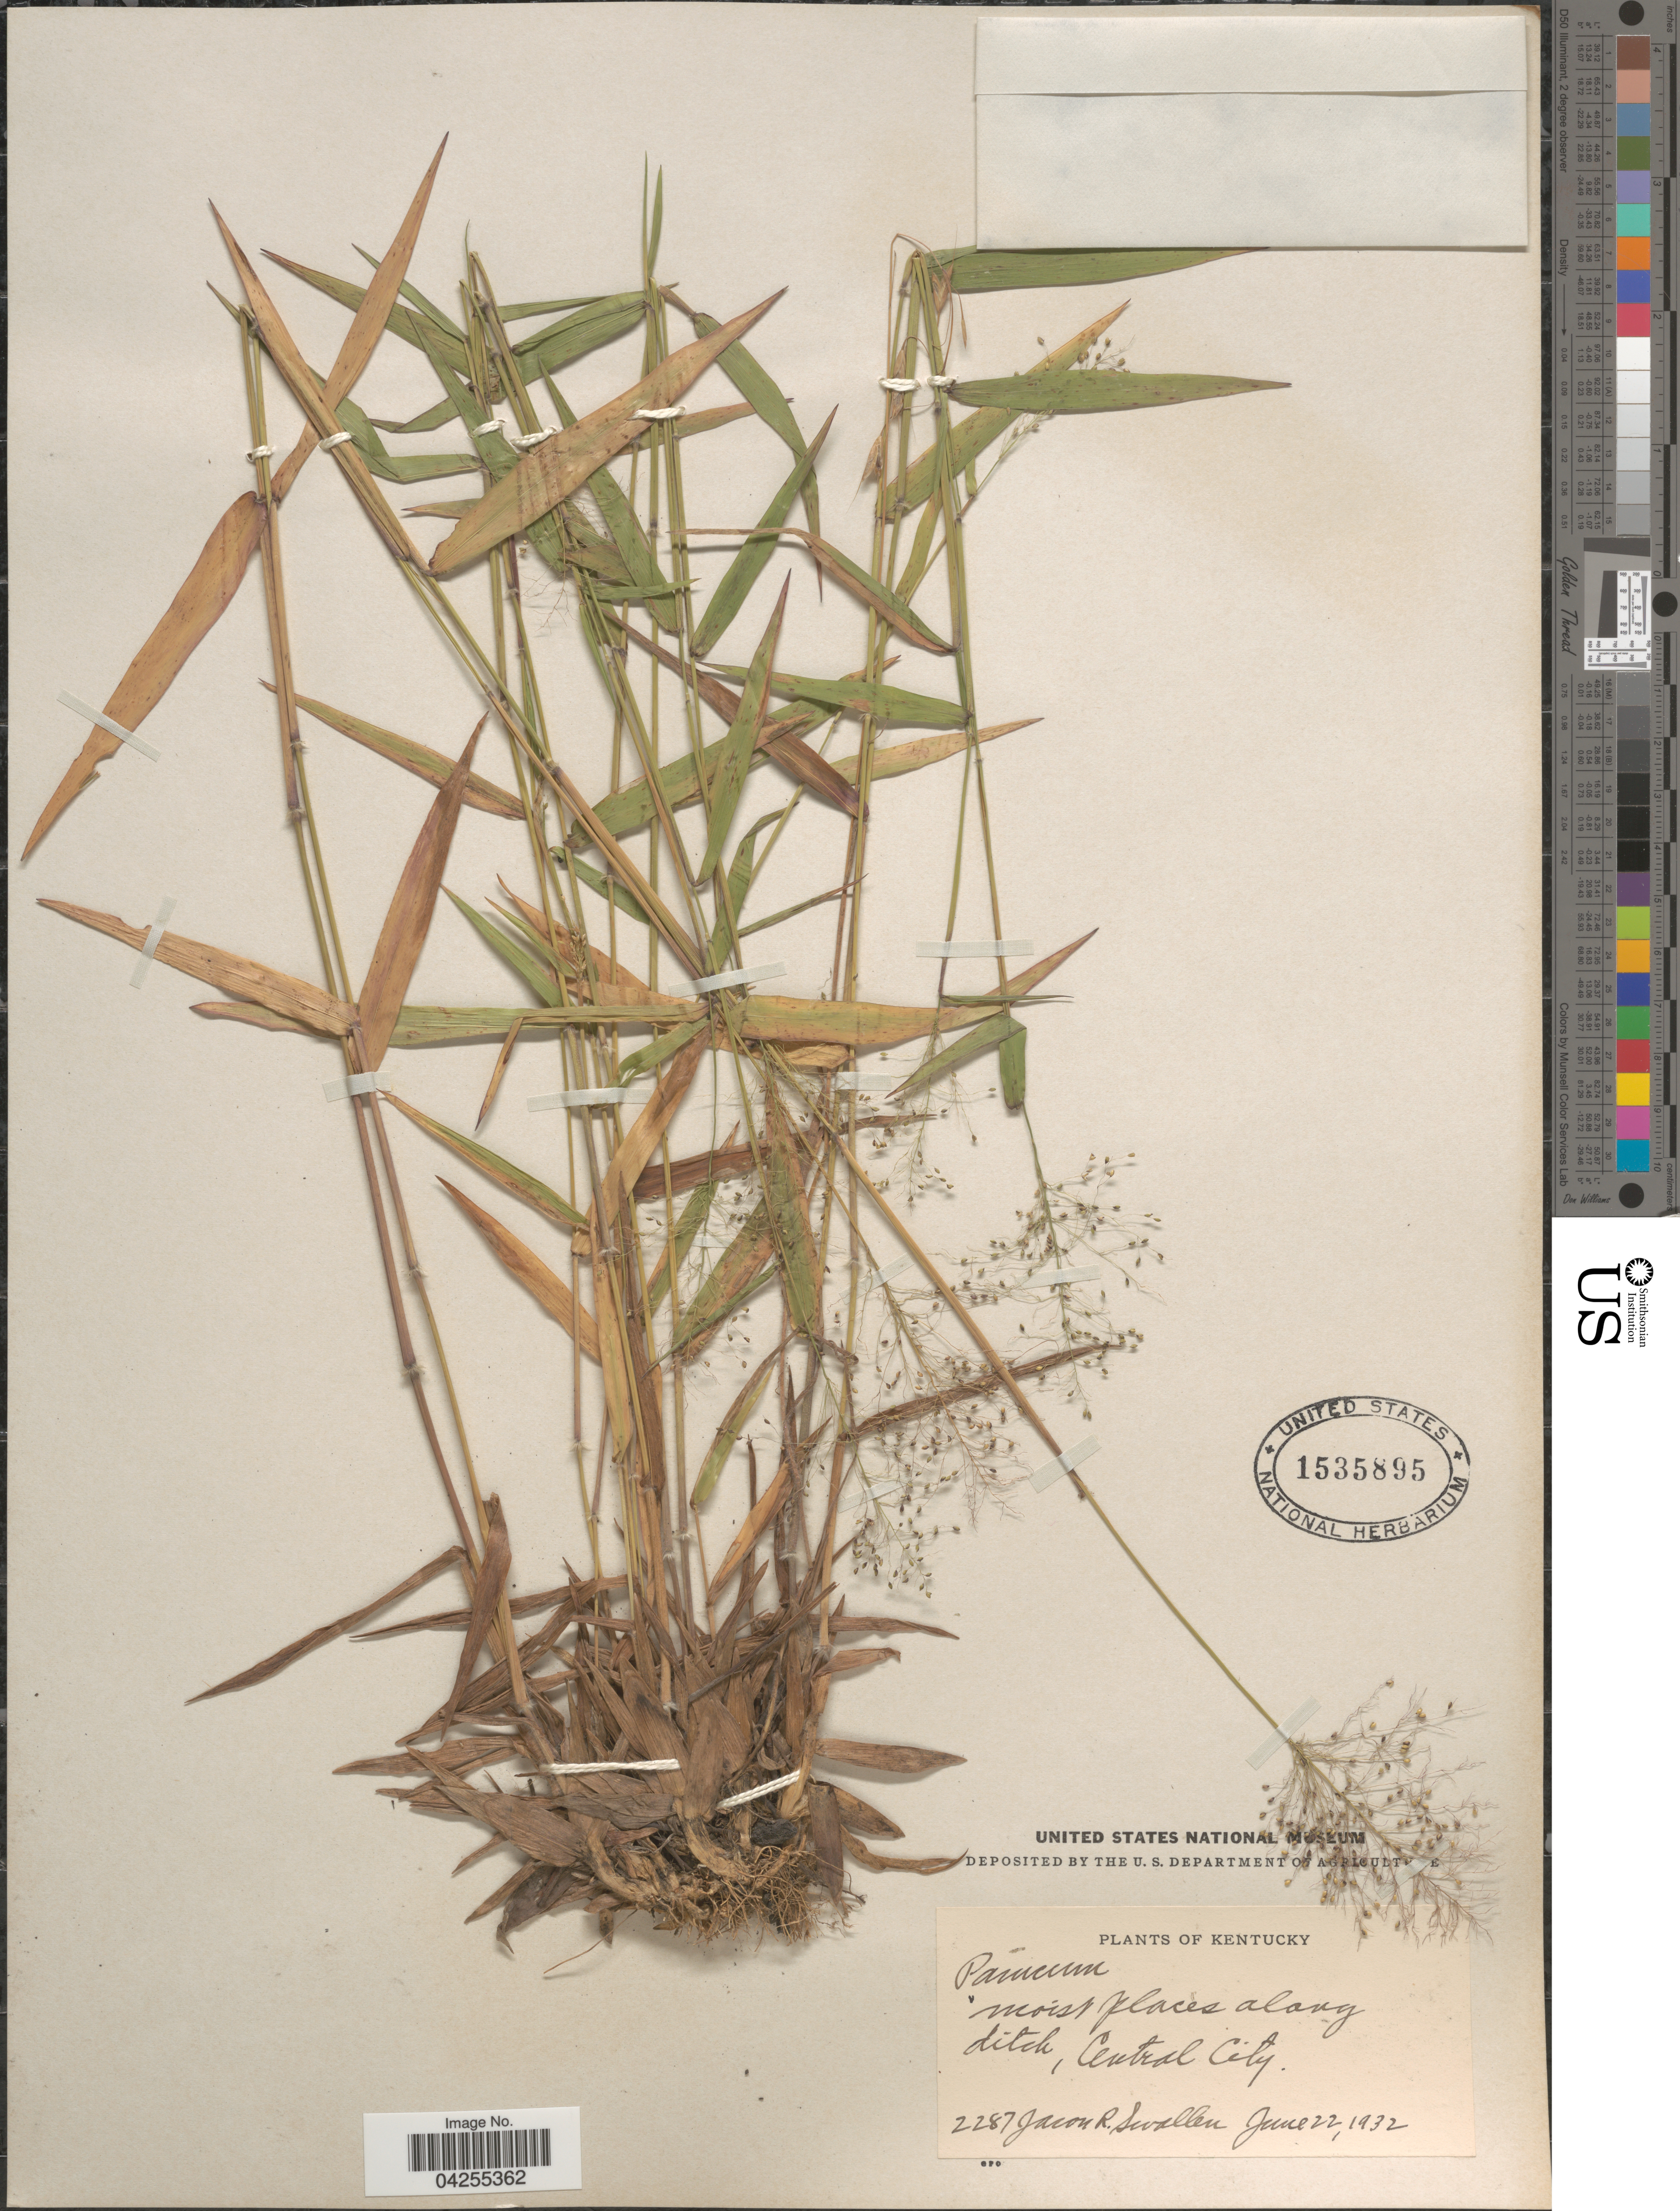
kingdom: Plantae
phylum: Tracheophyta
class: Liliopsida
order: Poales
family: Poaceae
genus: Dichanthelium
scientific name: Dichanthelium dichotomum var. dichotomum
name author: (L.) Gould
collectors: J. R. Swallen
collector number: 2287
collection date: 1932-06-22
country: United States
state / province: Kentucky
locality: Moist places along ditch, Central City.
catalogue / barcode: US 1535895